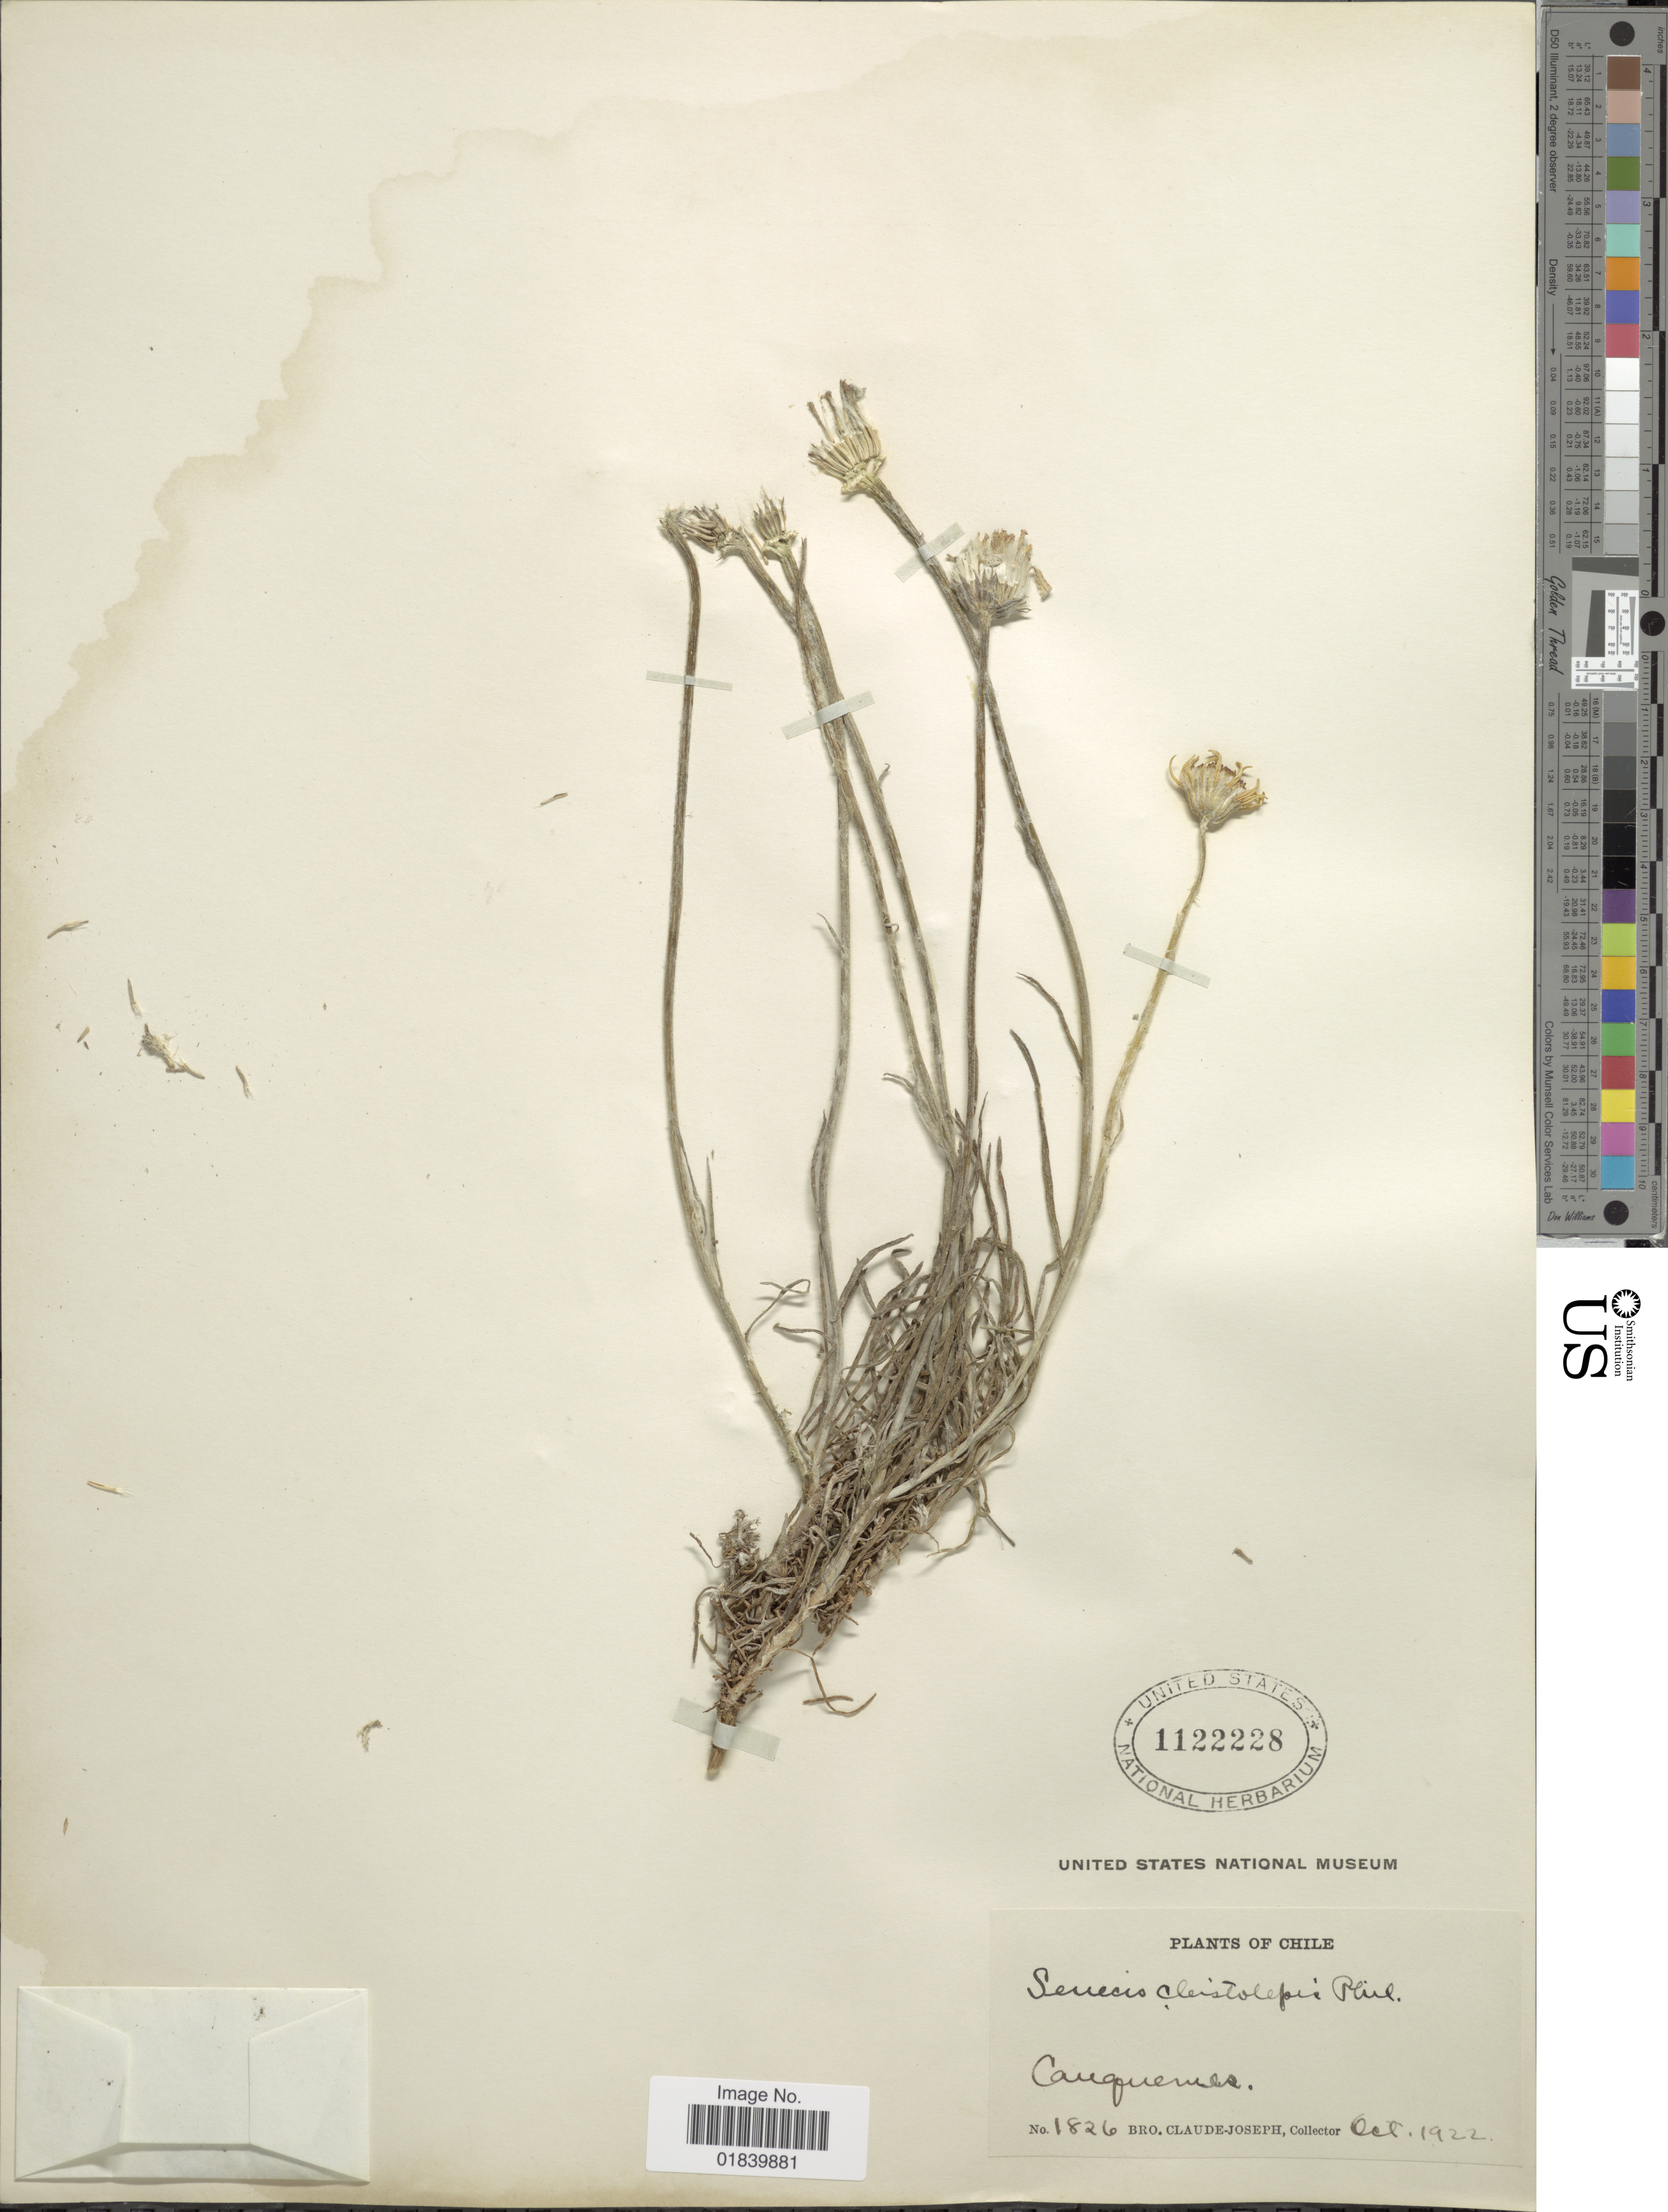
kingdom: Plantae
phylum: Tracheophyta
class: Magnoliopsida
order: Asterales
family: Asteraceae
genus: Senecio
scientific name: Senecio cleistolepis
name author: Phil.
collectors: Bro. Claude-Joseph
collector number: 1826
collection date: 1922-10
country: Chile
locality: Cauquenes.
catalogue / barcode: US 1122228